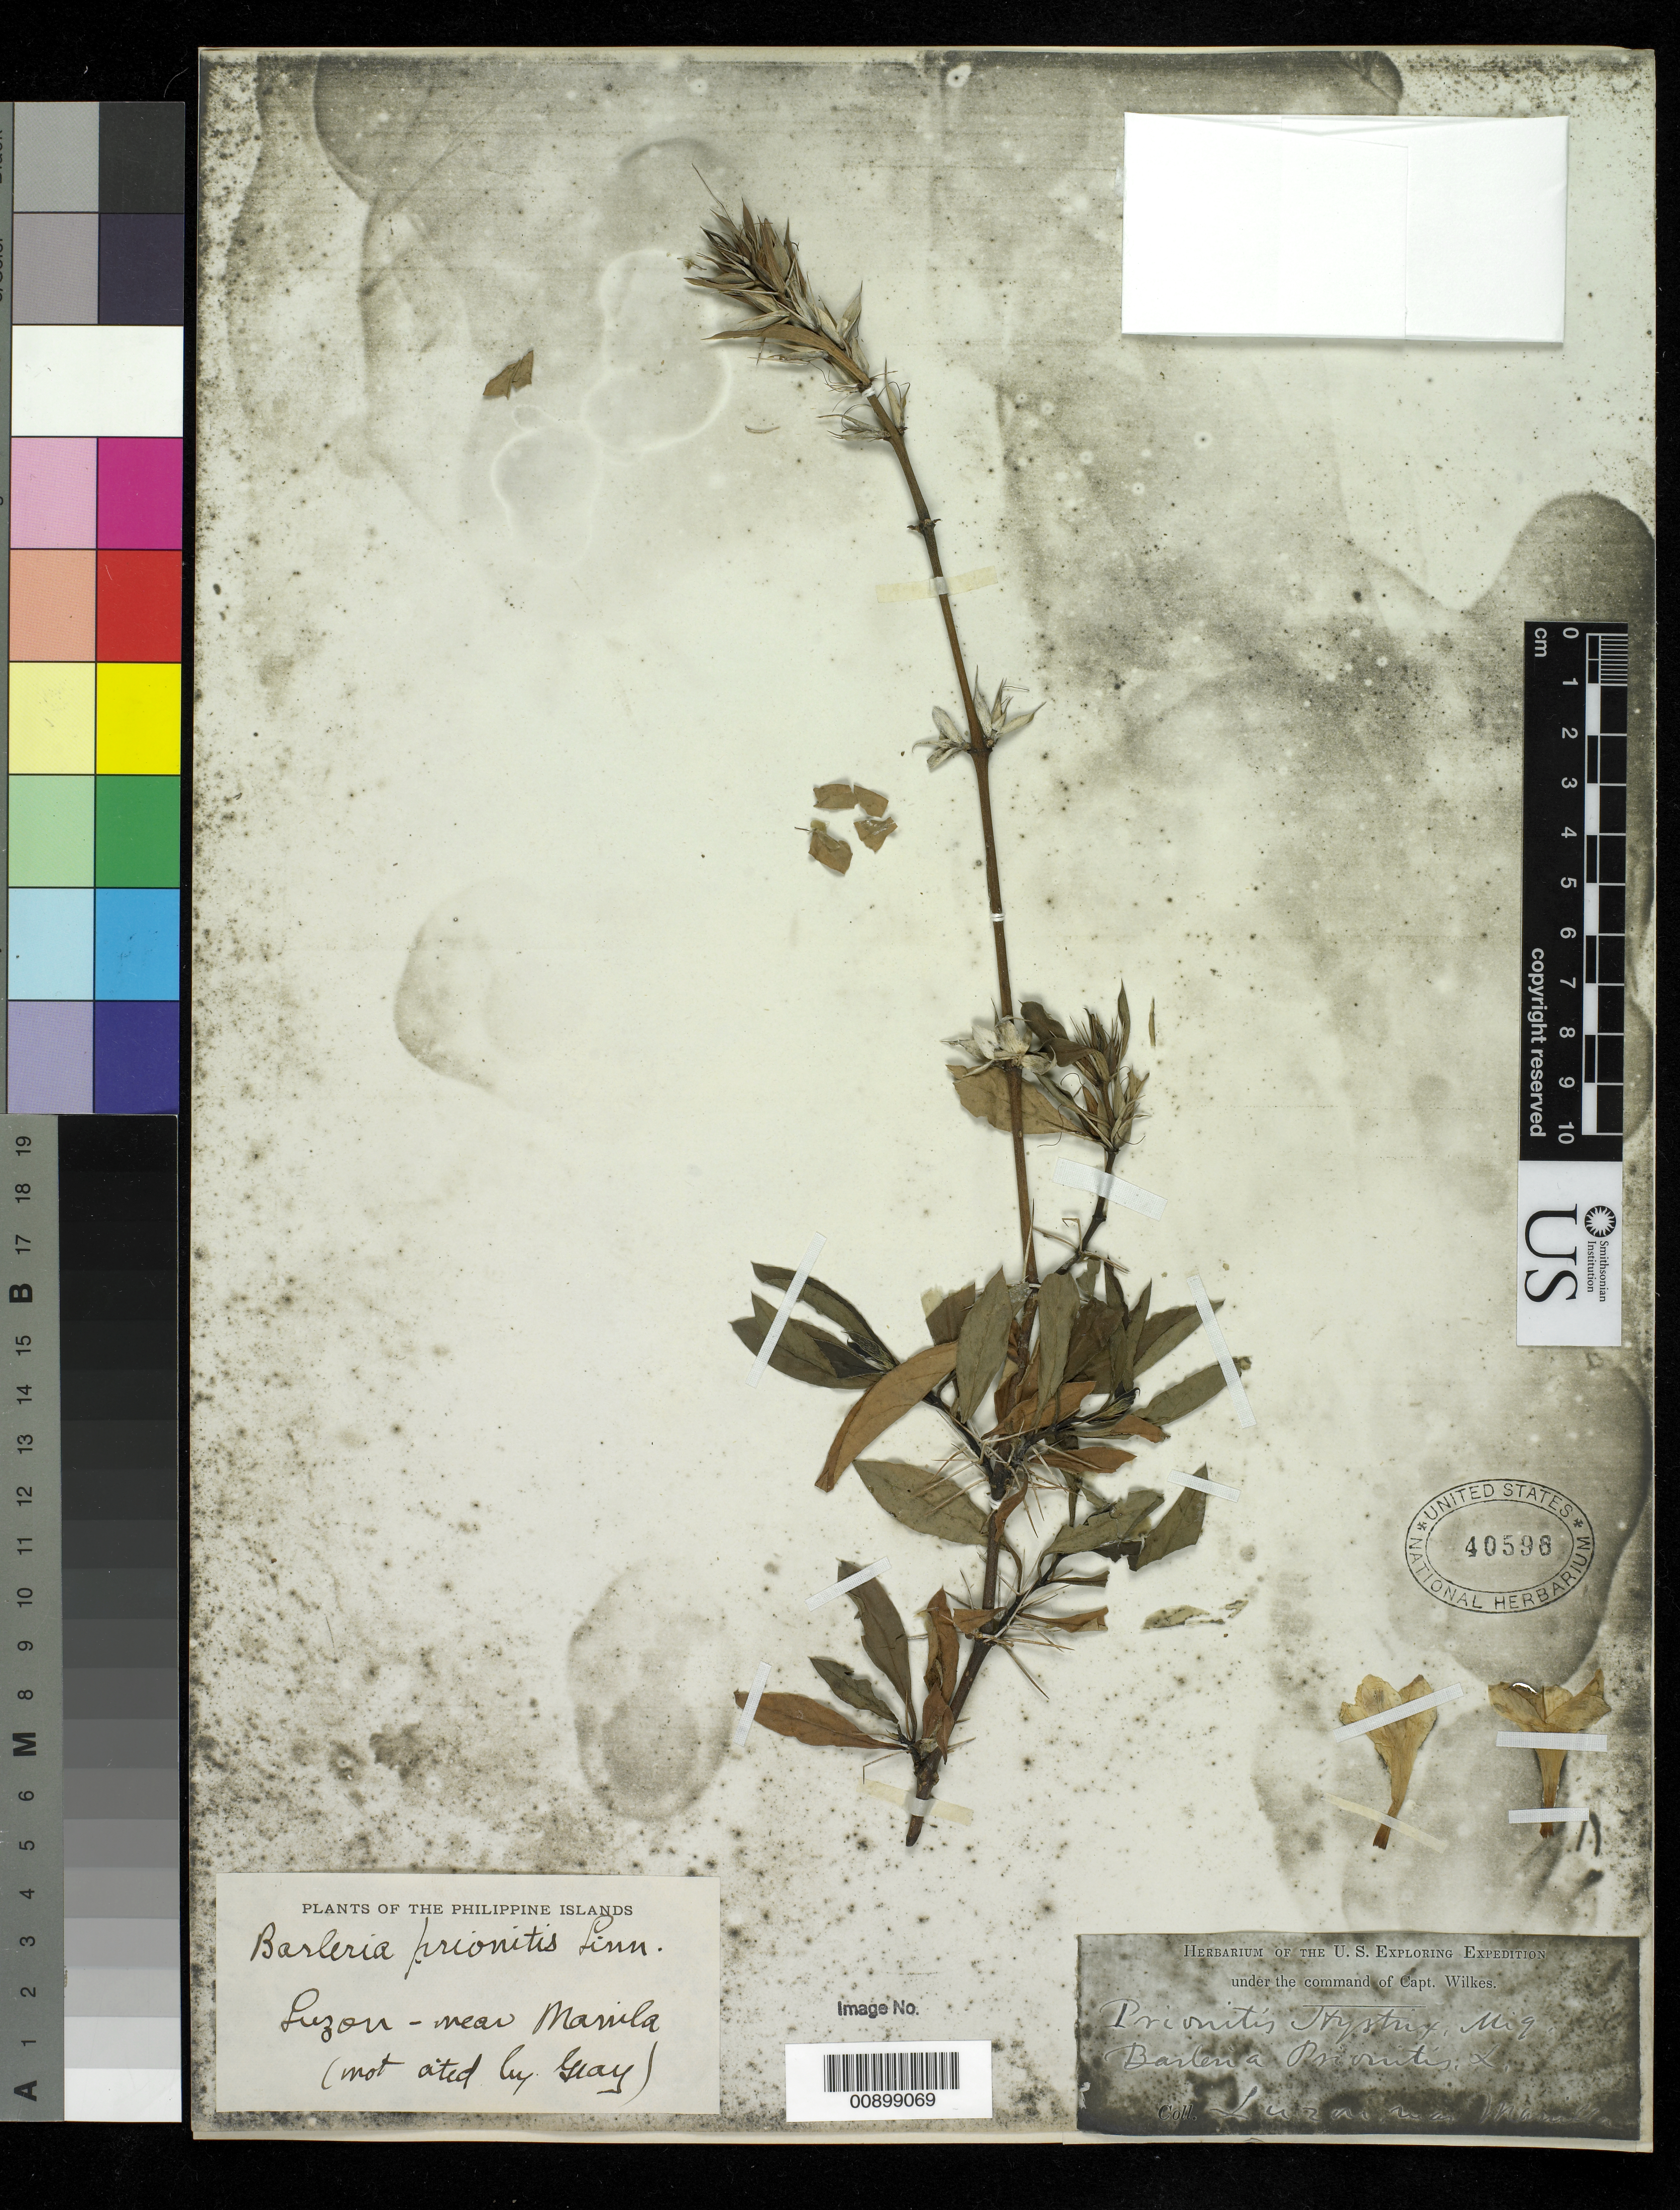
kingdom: Plantae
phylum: Tracheophyta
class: Magnoliopsida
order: Lamiales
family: Acanthaceae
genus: Barleria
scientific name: Barleria prionitis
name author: L.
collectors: Wilkes Explor. Exped.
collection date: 1838/1842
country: Philippines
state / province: National Capital Region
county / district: Manila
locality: near Manilla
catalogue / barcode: US 40596